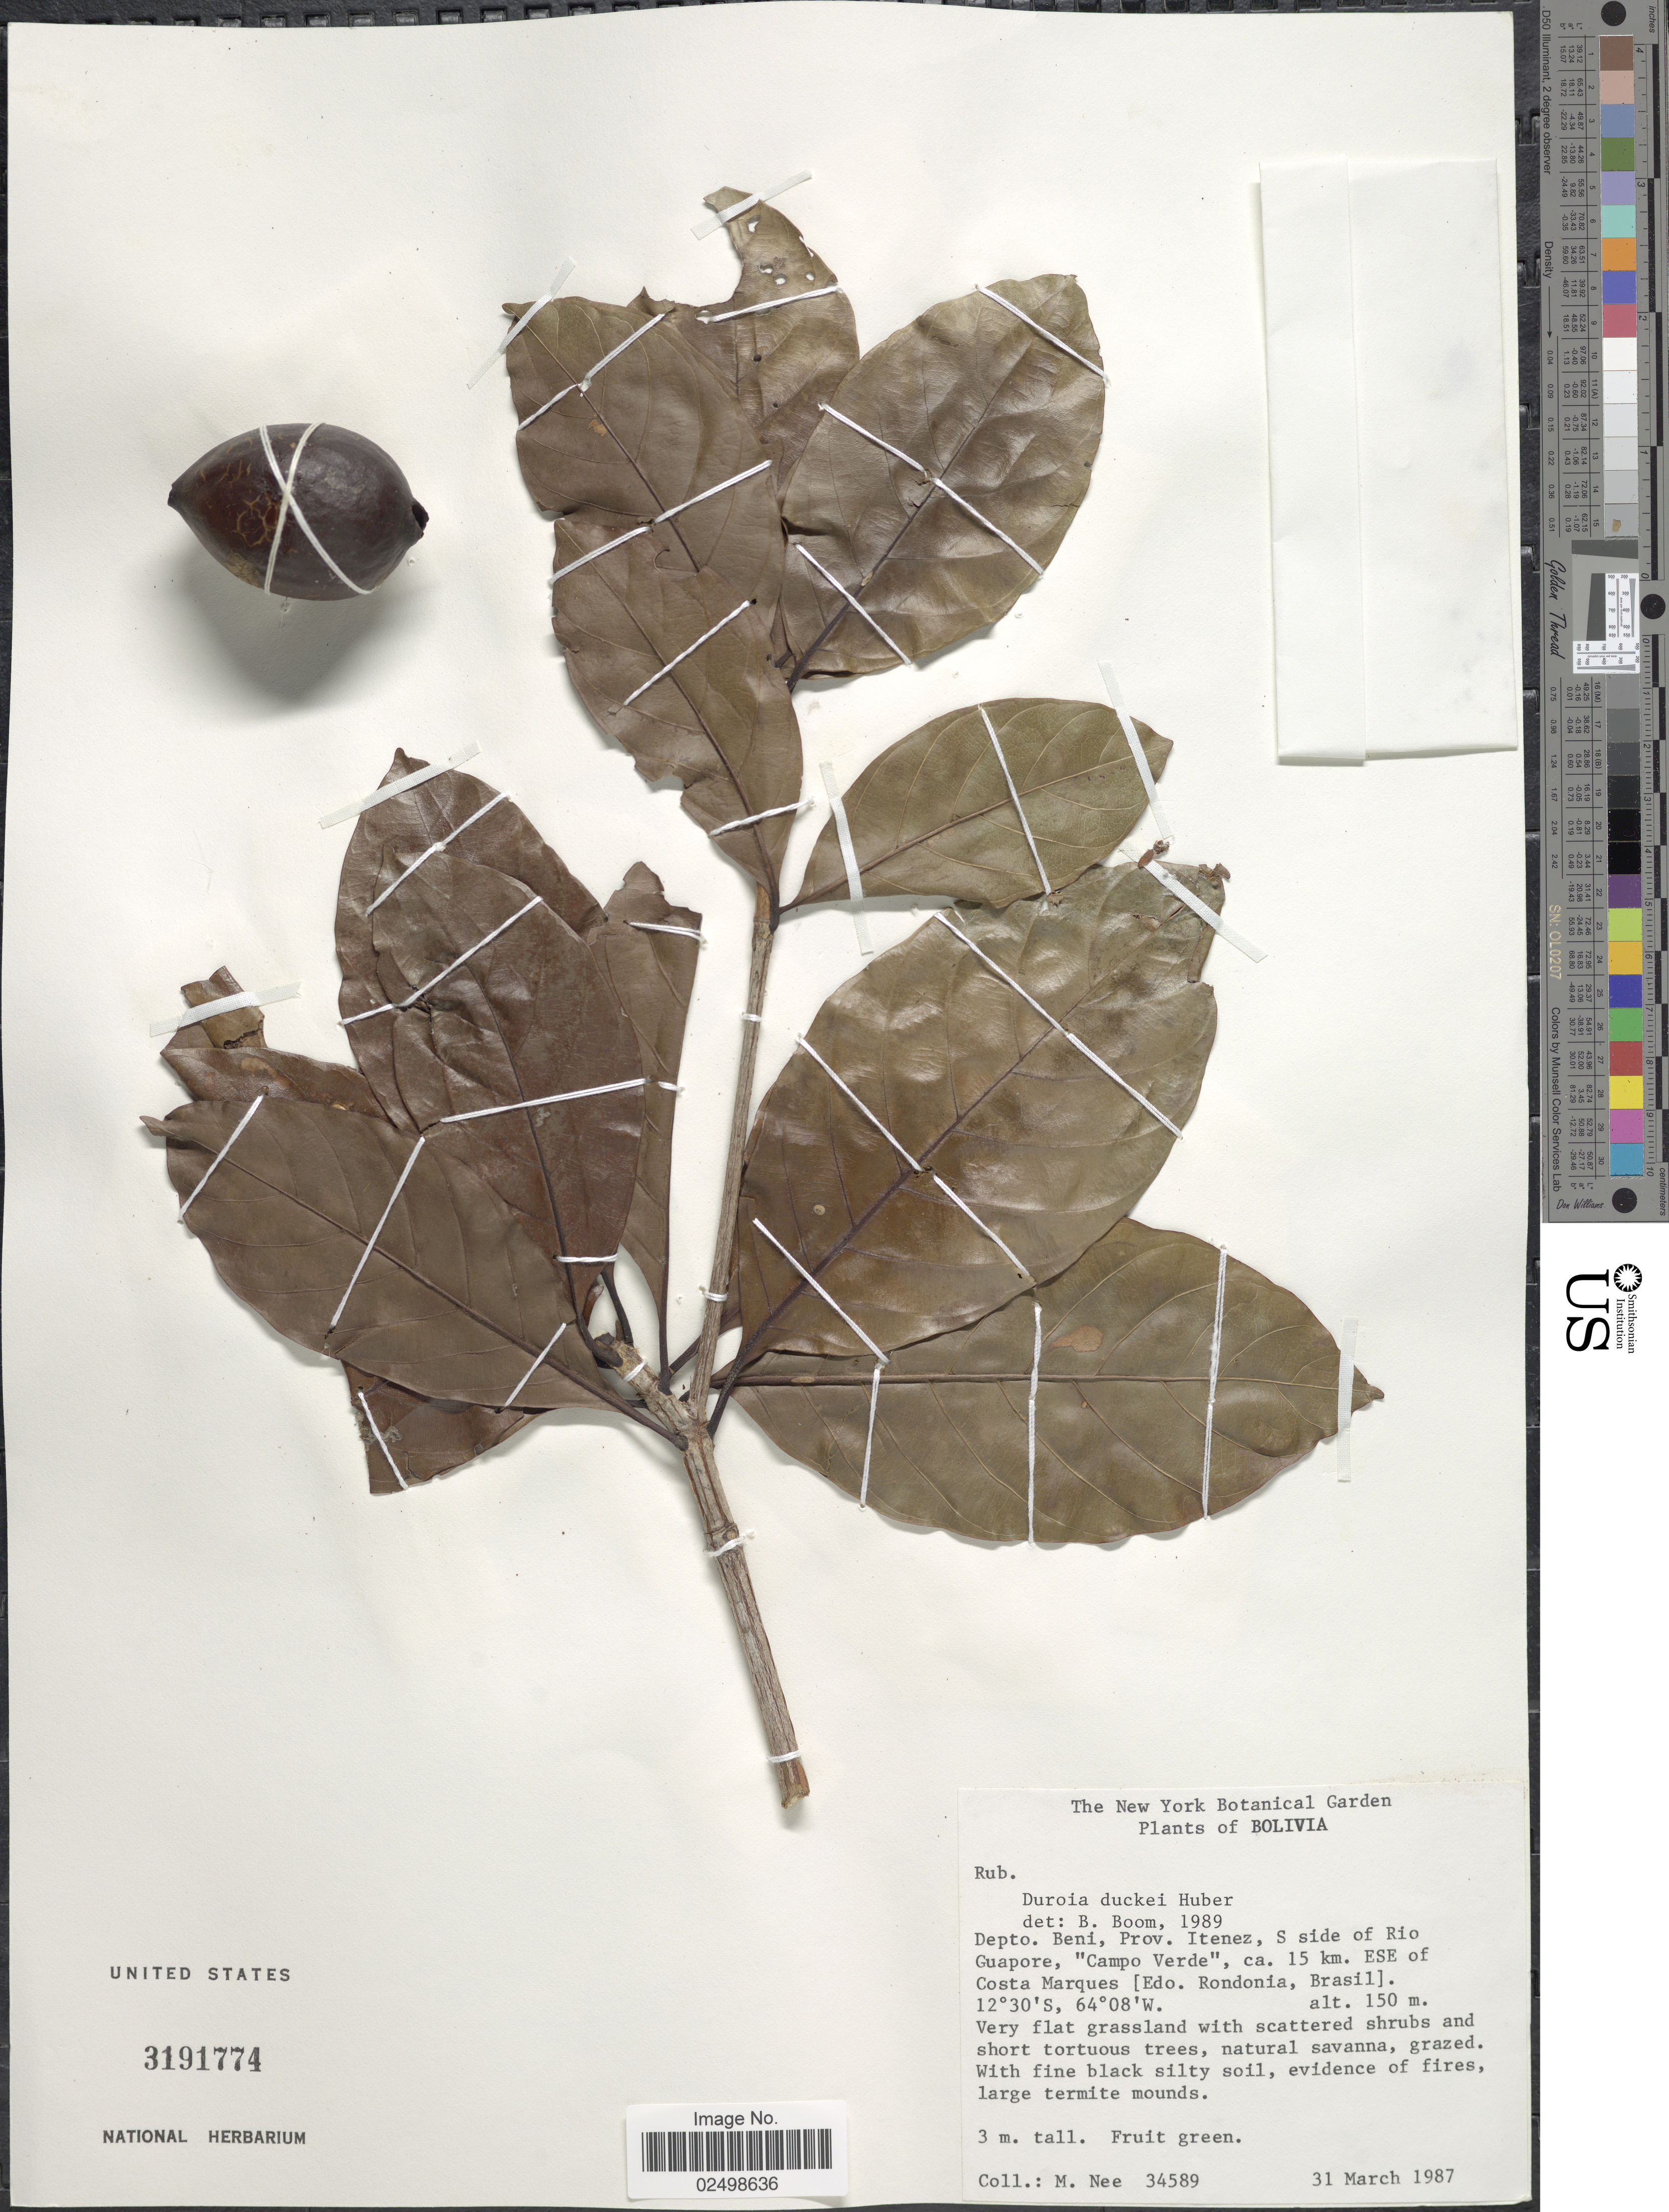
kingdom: Plantae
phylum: Tracheophyta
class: Magnoliopsida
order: Gentianales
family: Rubiaceae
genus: Duroia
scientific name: Duroia duckei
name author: Huber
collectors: M. Nee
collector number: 34589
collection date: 1987-03-31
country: Bolivia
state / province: Beni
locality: Prov. Itenez, S side of Rio Guapore. "Campo verde", ca. 15 km. ESE of Costa Marques [Edo. Rondonia, Brasil].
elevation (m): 150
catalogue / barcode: US 3191774